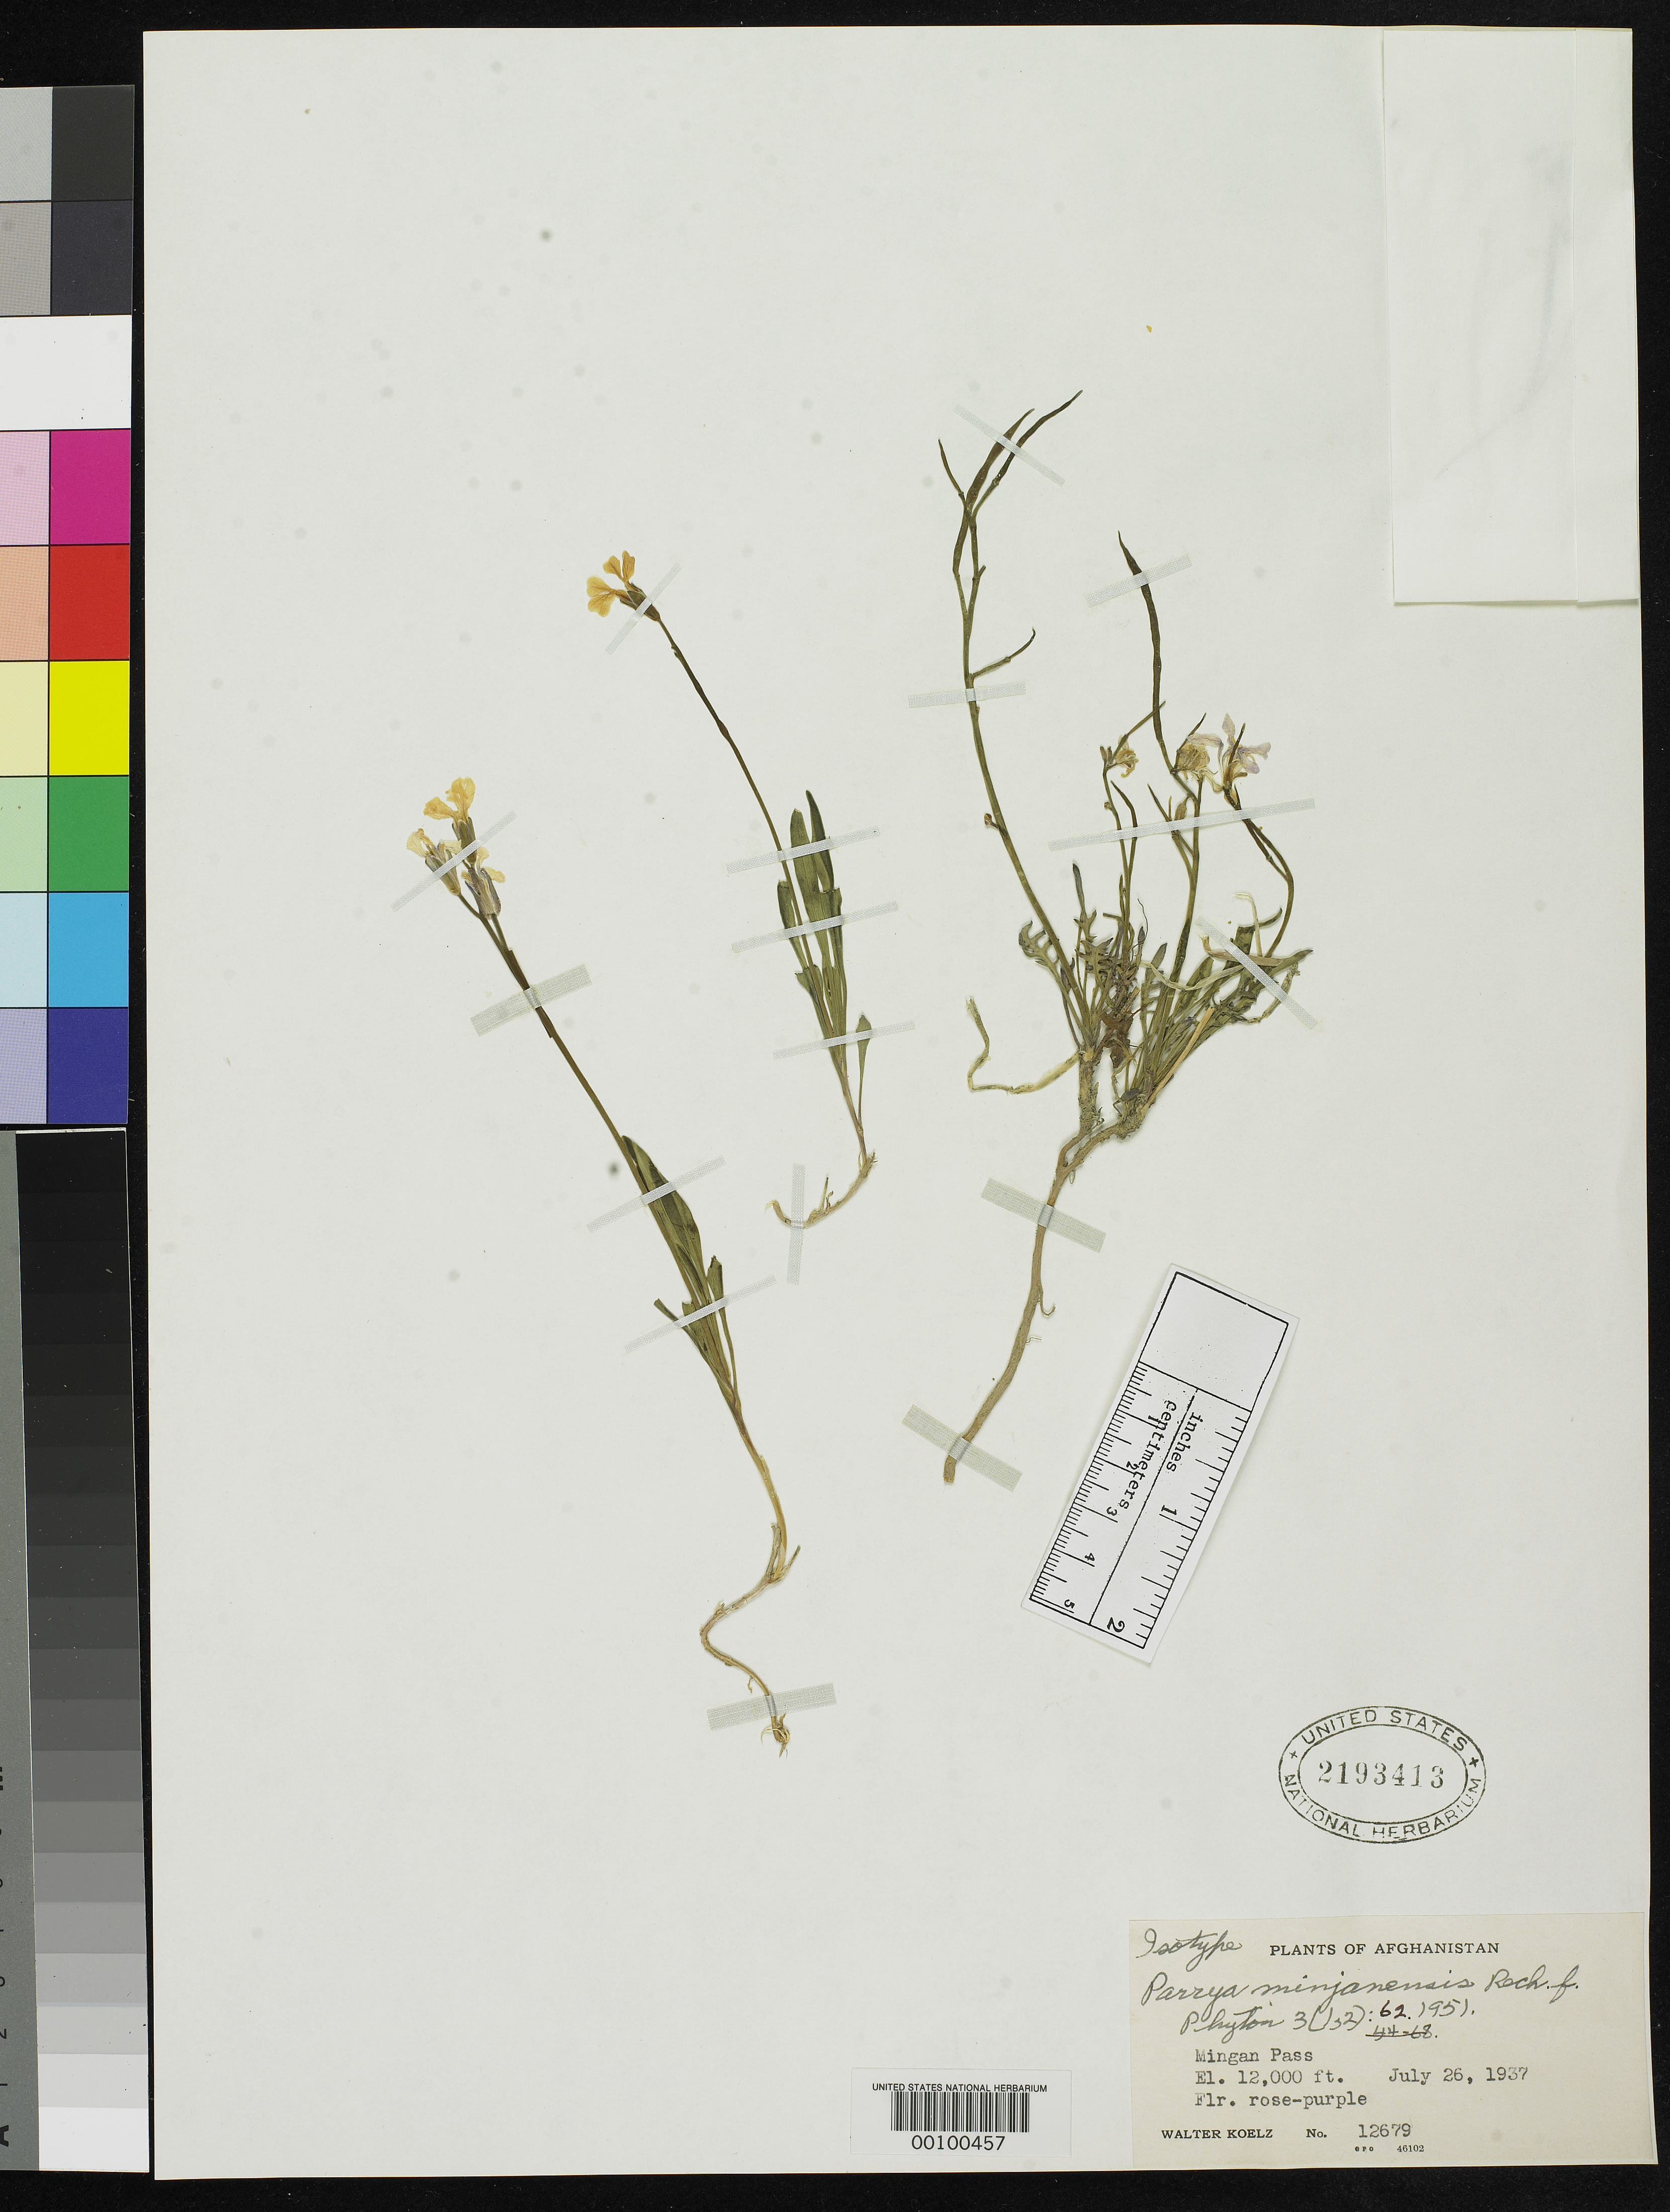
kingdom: Plantae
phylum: Tracheophyta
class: Magnoliopsida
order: Brassicales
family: Brassicaceae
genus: Parrya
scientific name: Parrya minjanensis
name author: Rech. f.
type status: Type Collection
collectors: W. N. Koelz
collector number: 12679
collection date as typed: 26 Jul 1937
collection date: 1937-07-26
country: Afghanistan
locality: Minjan Pass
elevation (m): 366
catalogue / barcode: US 2193413